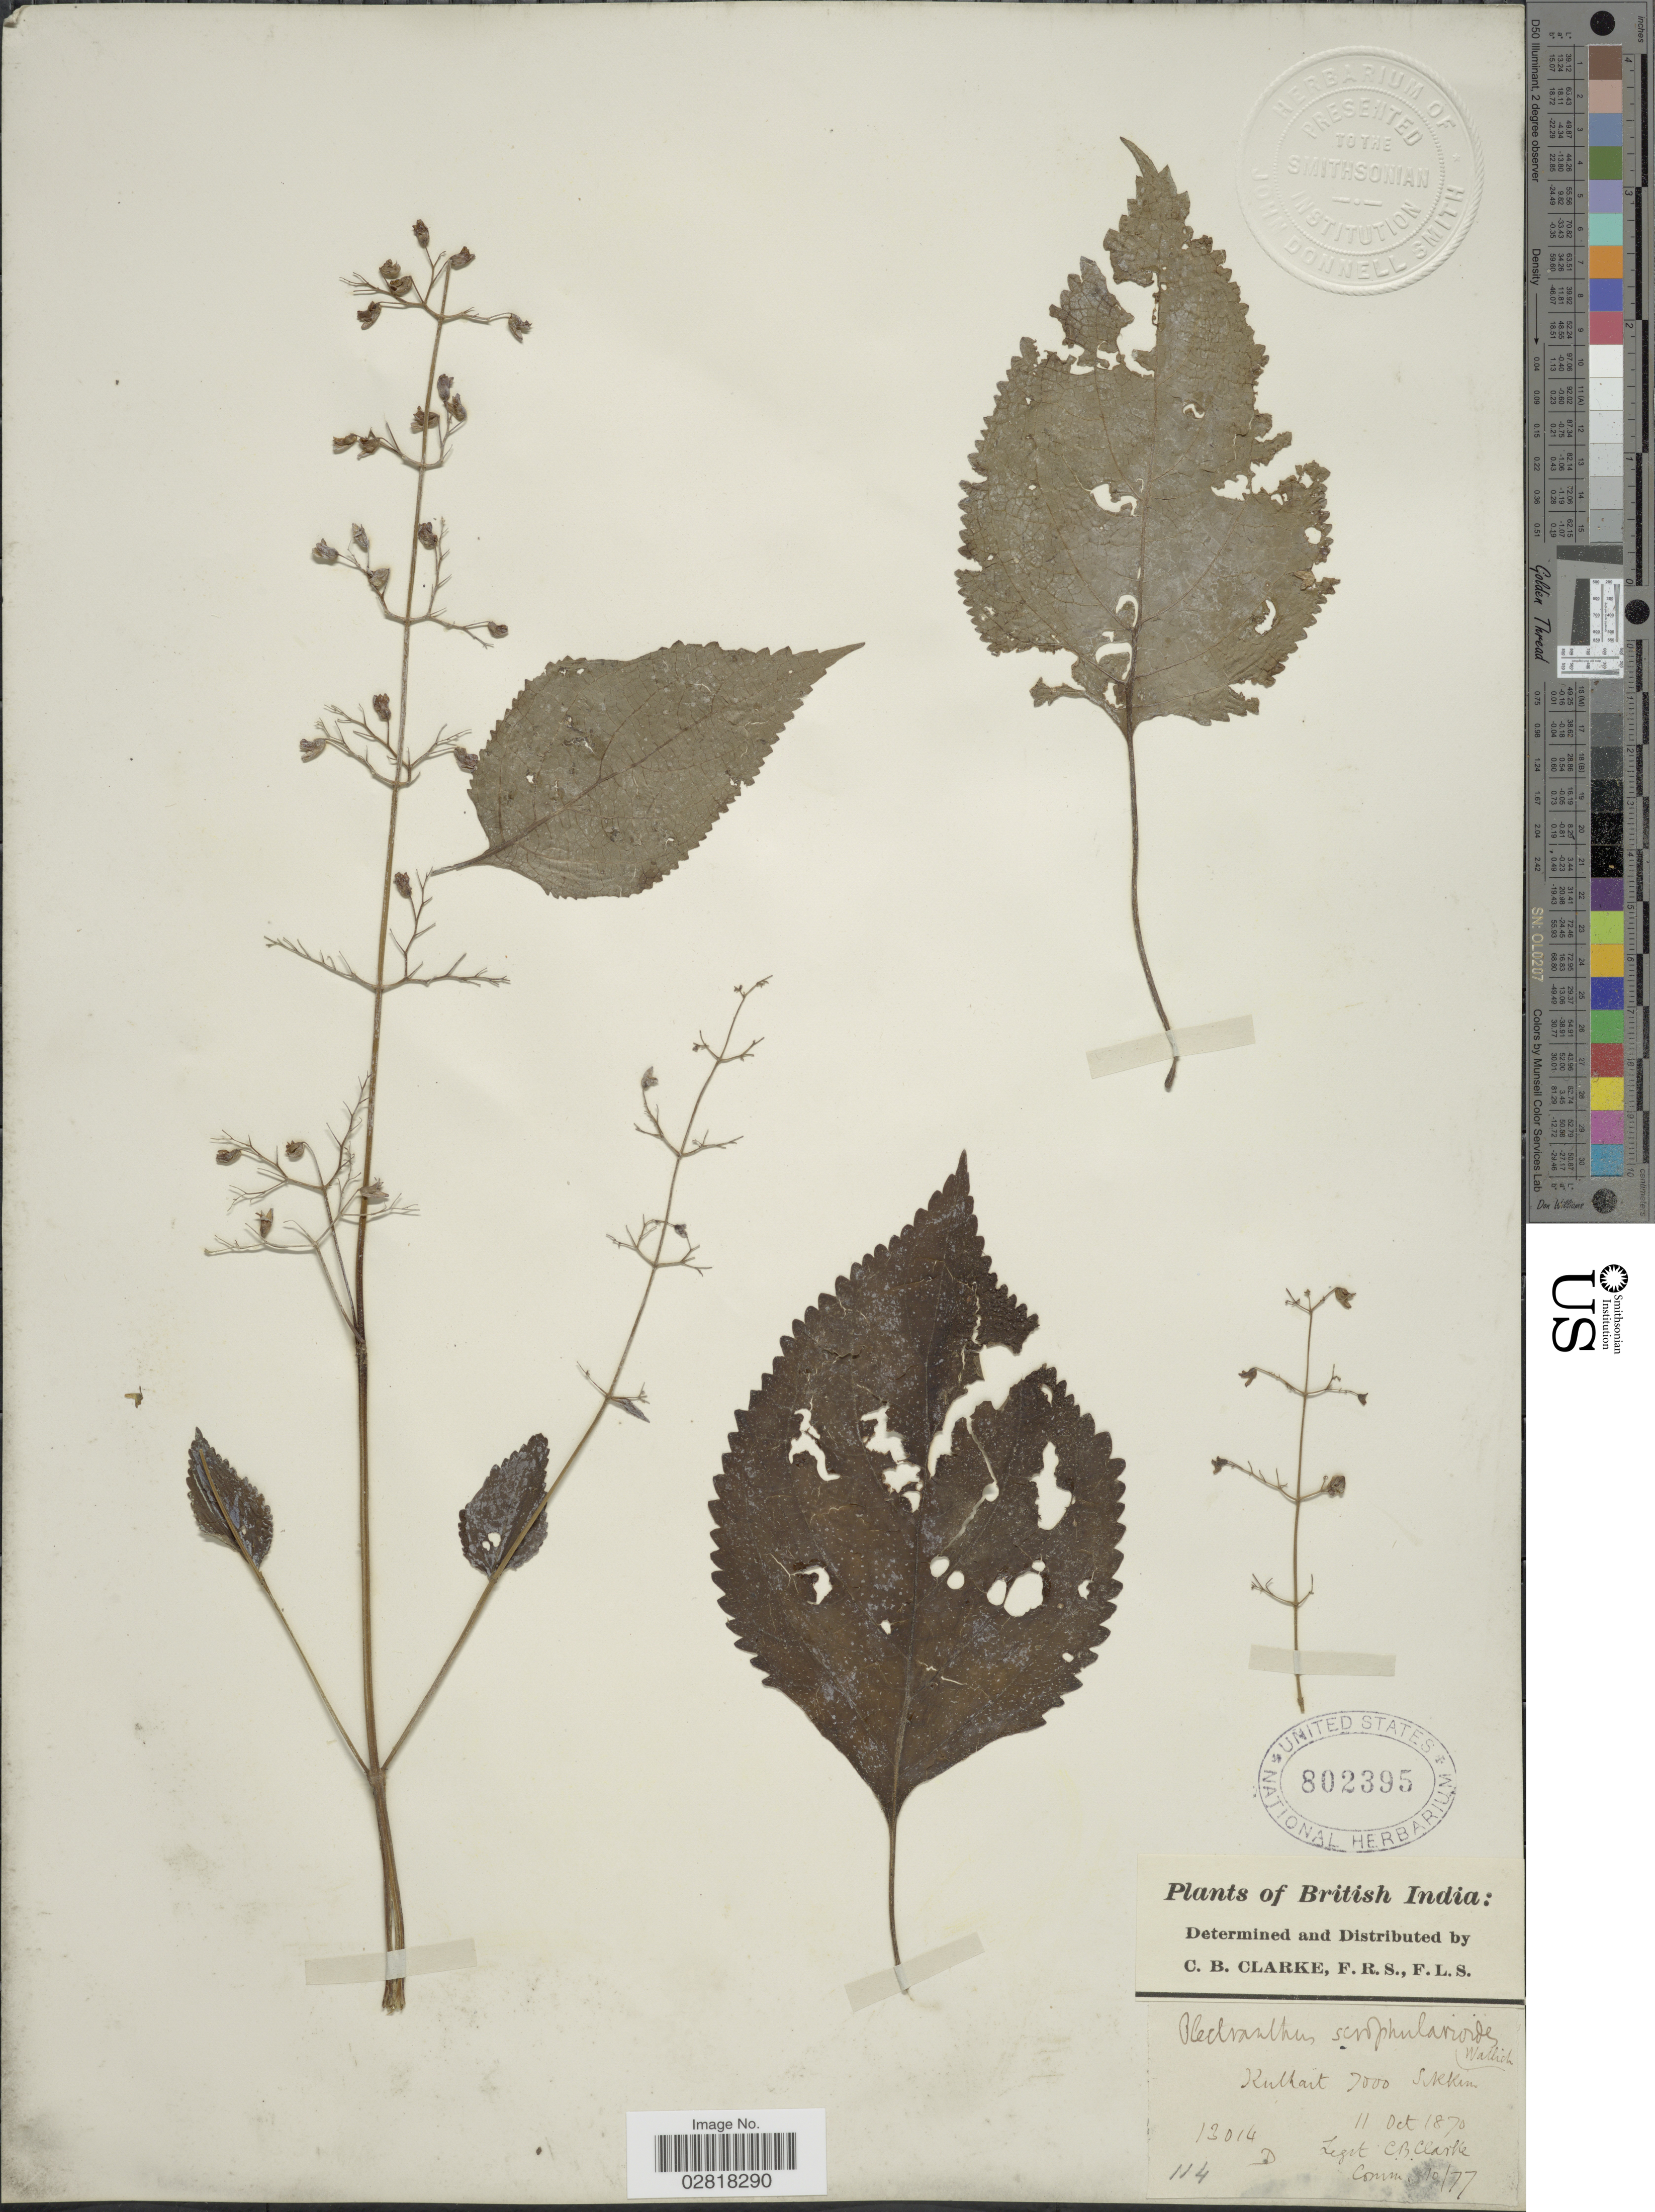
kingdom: Plantae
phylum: Tracheophyta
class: Magnoliopsida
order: Lamiales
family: Lamiaceae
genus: Plectranthus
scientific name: Plectranthus scrophularioides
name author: Wall. ex Benth.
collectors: C. B. Clarke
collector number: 13014D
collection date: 1870-10-11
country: India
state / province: Sikkim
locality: British India, Kulhait, Sikkim.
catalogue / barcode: US 802395